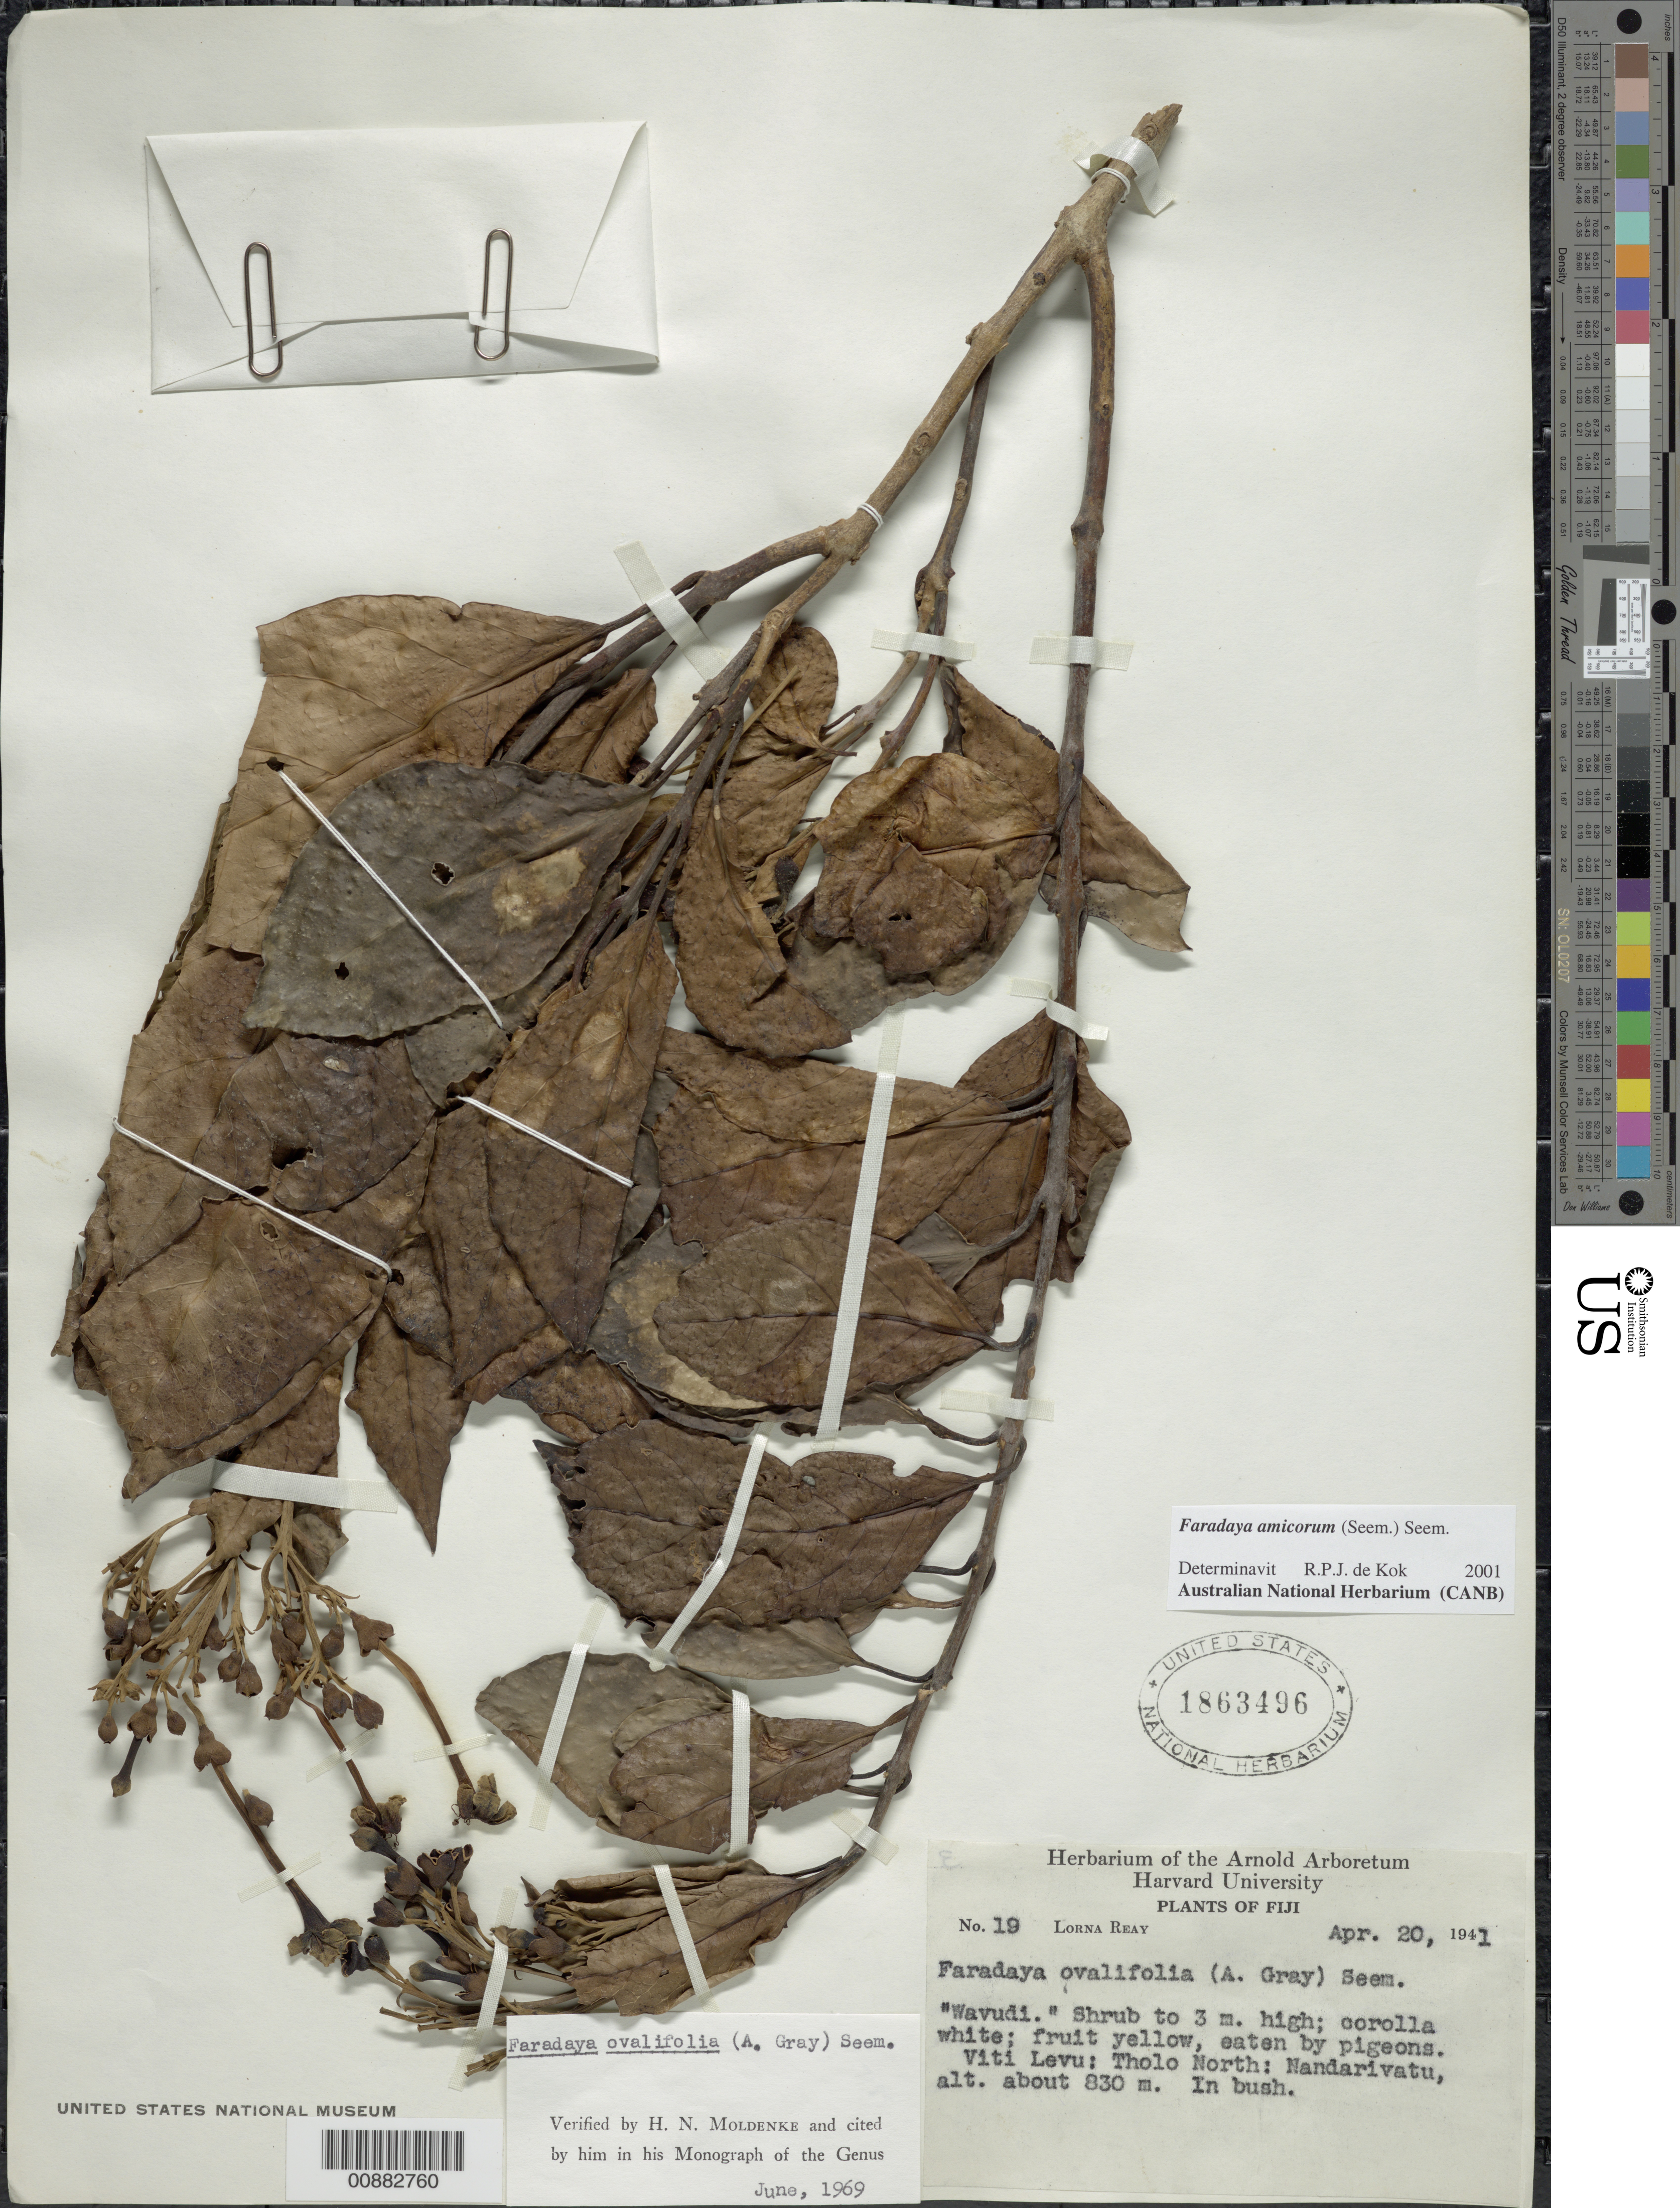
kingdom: Plantae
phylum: Tracheophyta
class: Magnoliopsida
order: Lamiales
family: Lamiaceae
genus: Faradaya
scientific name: Faradaya amicorum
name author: (Seem.) Seem.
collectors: L. Reay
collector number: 19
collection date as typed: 20 Apr 1941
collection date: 1941-04-20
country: Fiji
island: Viti Levu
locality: Tholo N., Nandarivatu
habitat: In bush.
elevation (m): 830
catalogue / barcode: US 1863496